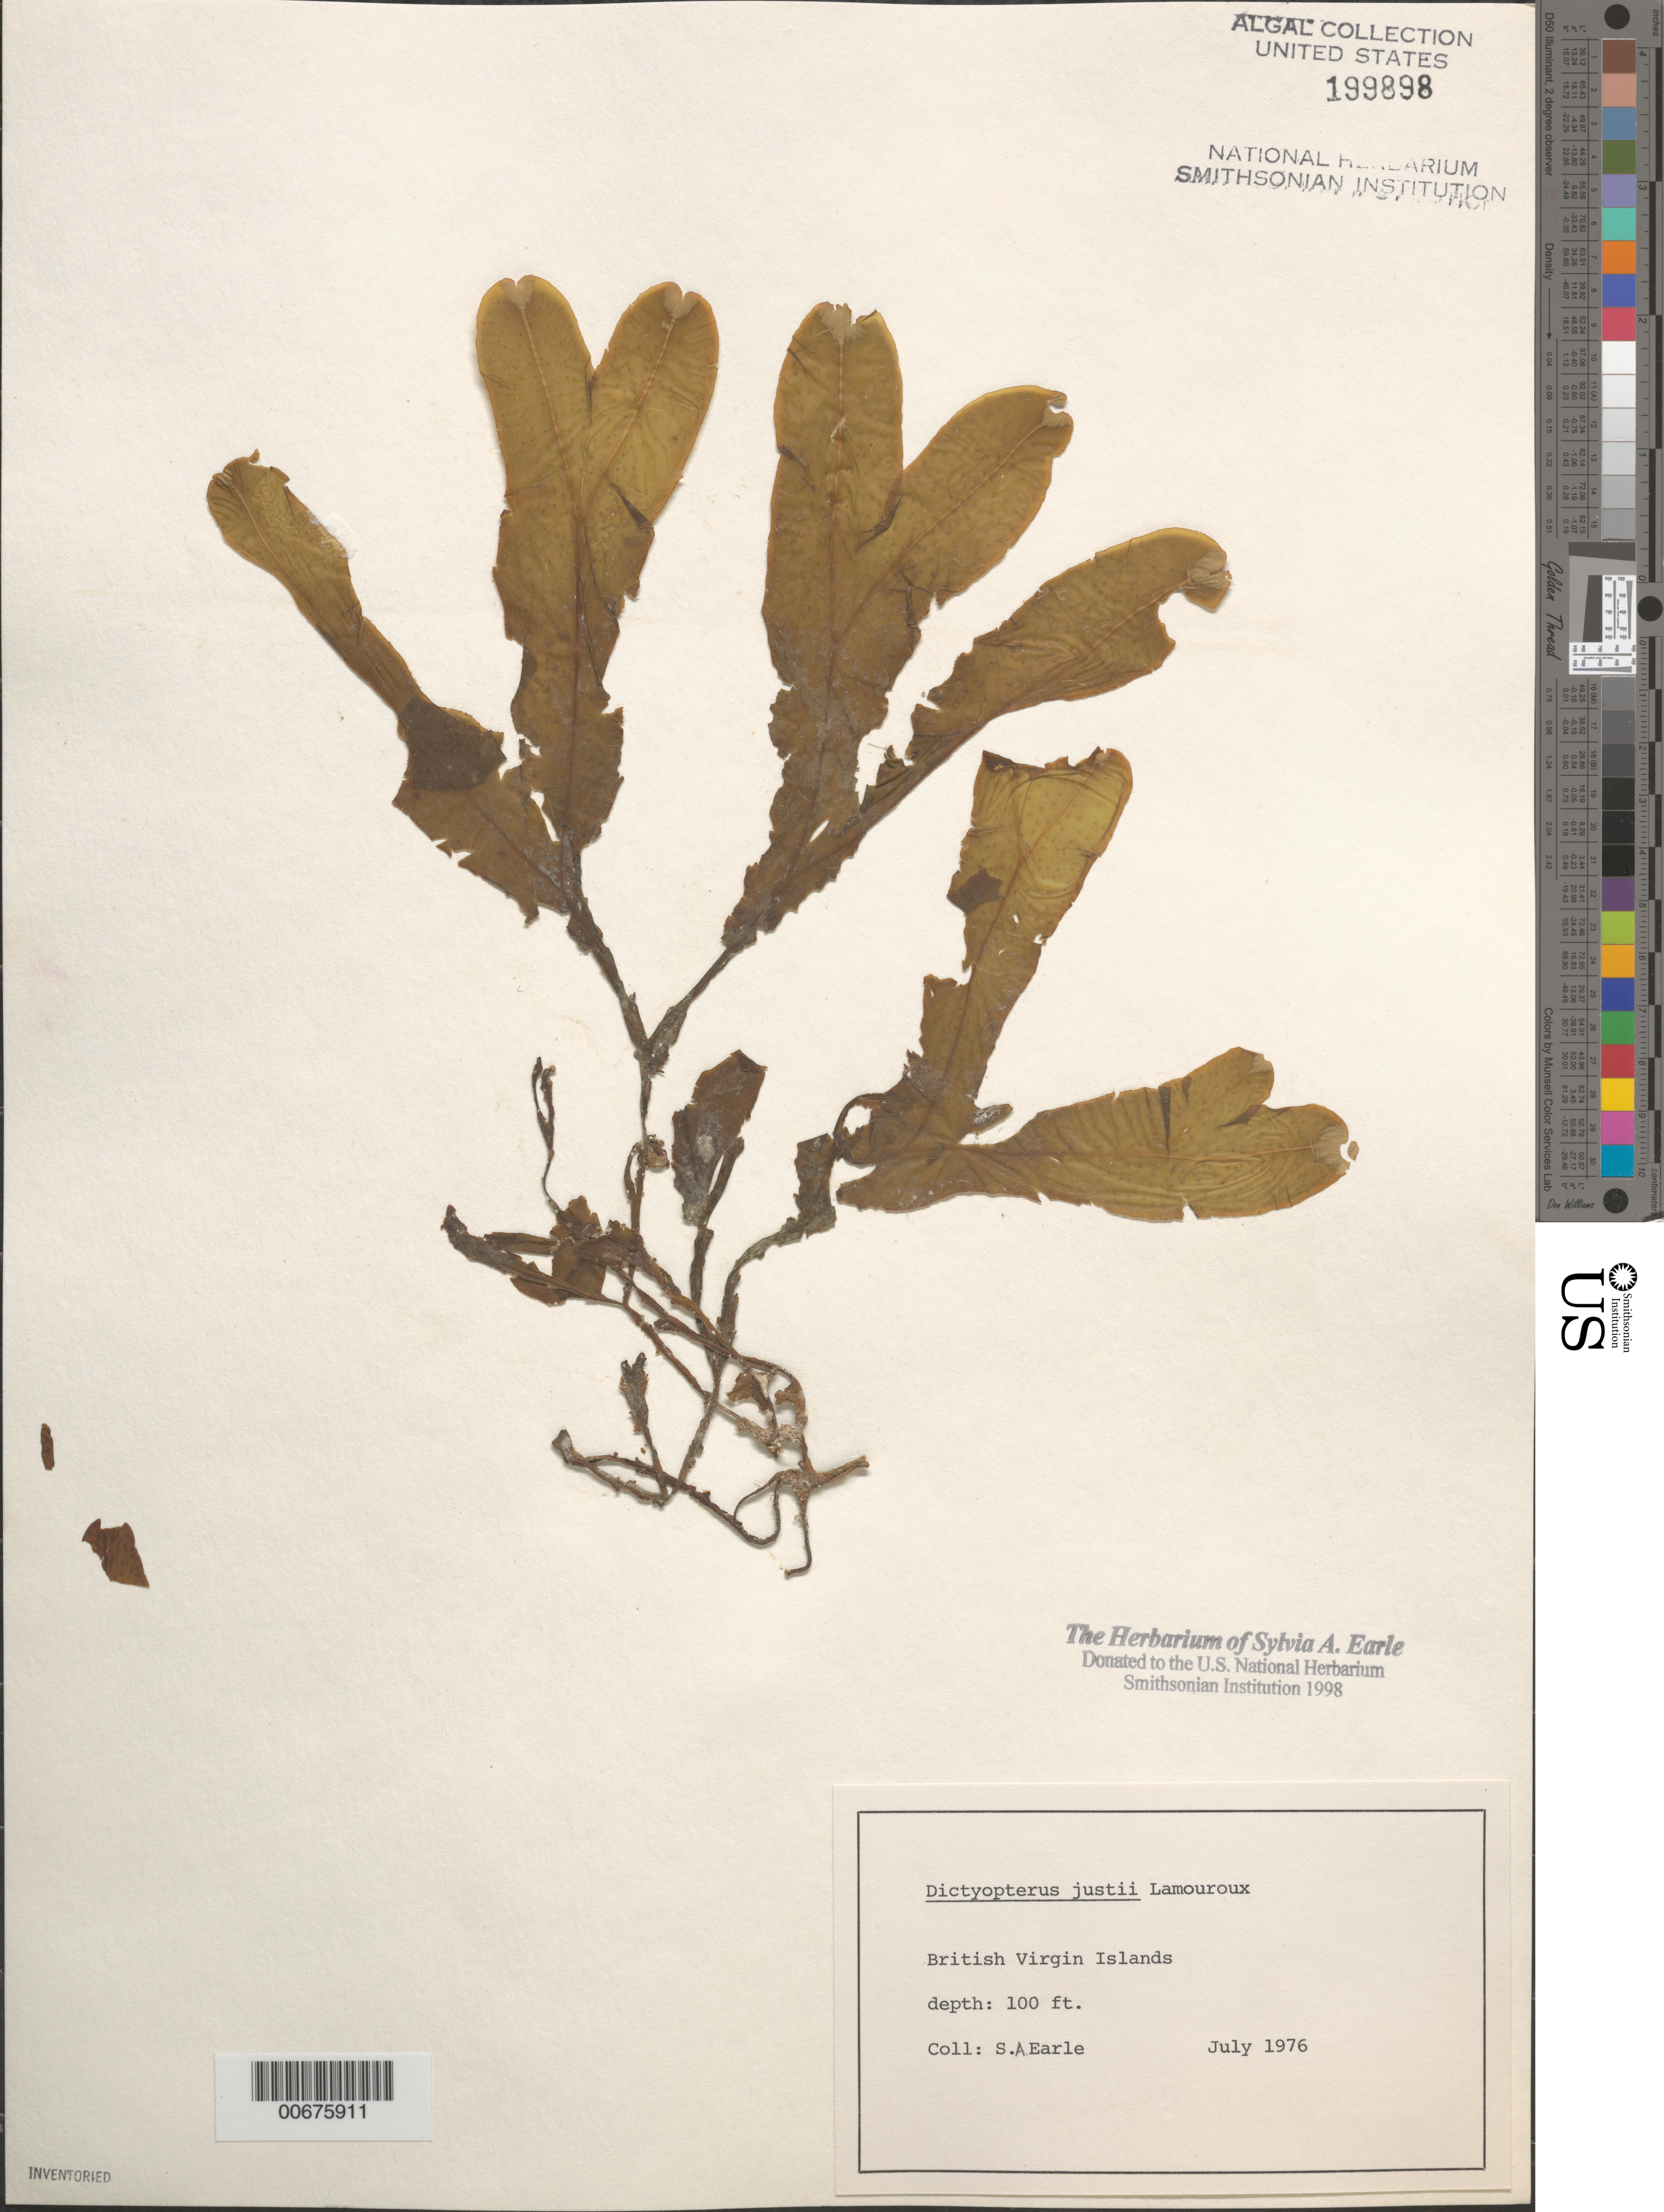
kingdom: Chromista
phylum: Ochrophyta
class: Phaeophyceae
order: Dictyotales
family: Dictyotaceae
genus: Dictyopteris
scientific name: Dictyopteris justii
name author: J.V.Lamouroux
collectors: S. A. Earle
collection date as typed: Jul 1976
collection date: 1976-07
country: British Virgin Islands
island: Virgin Islands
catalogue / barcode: US 199898